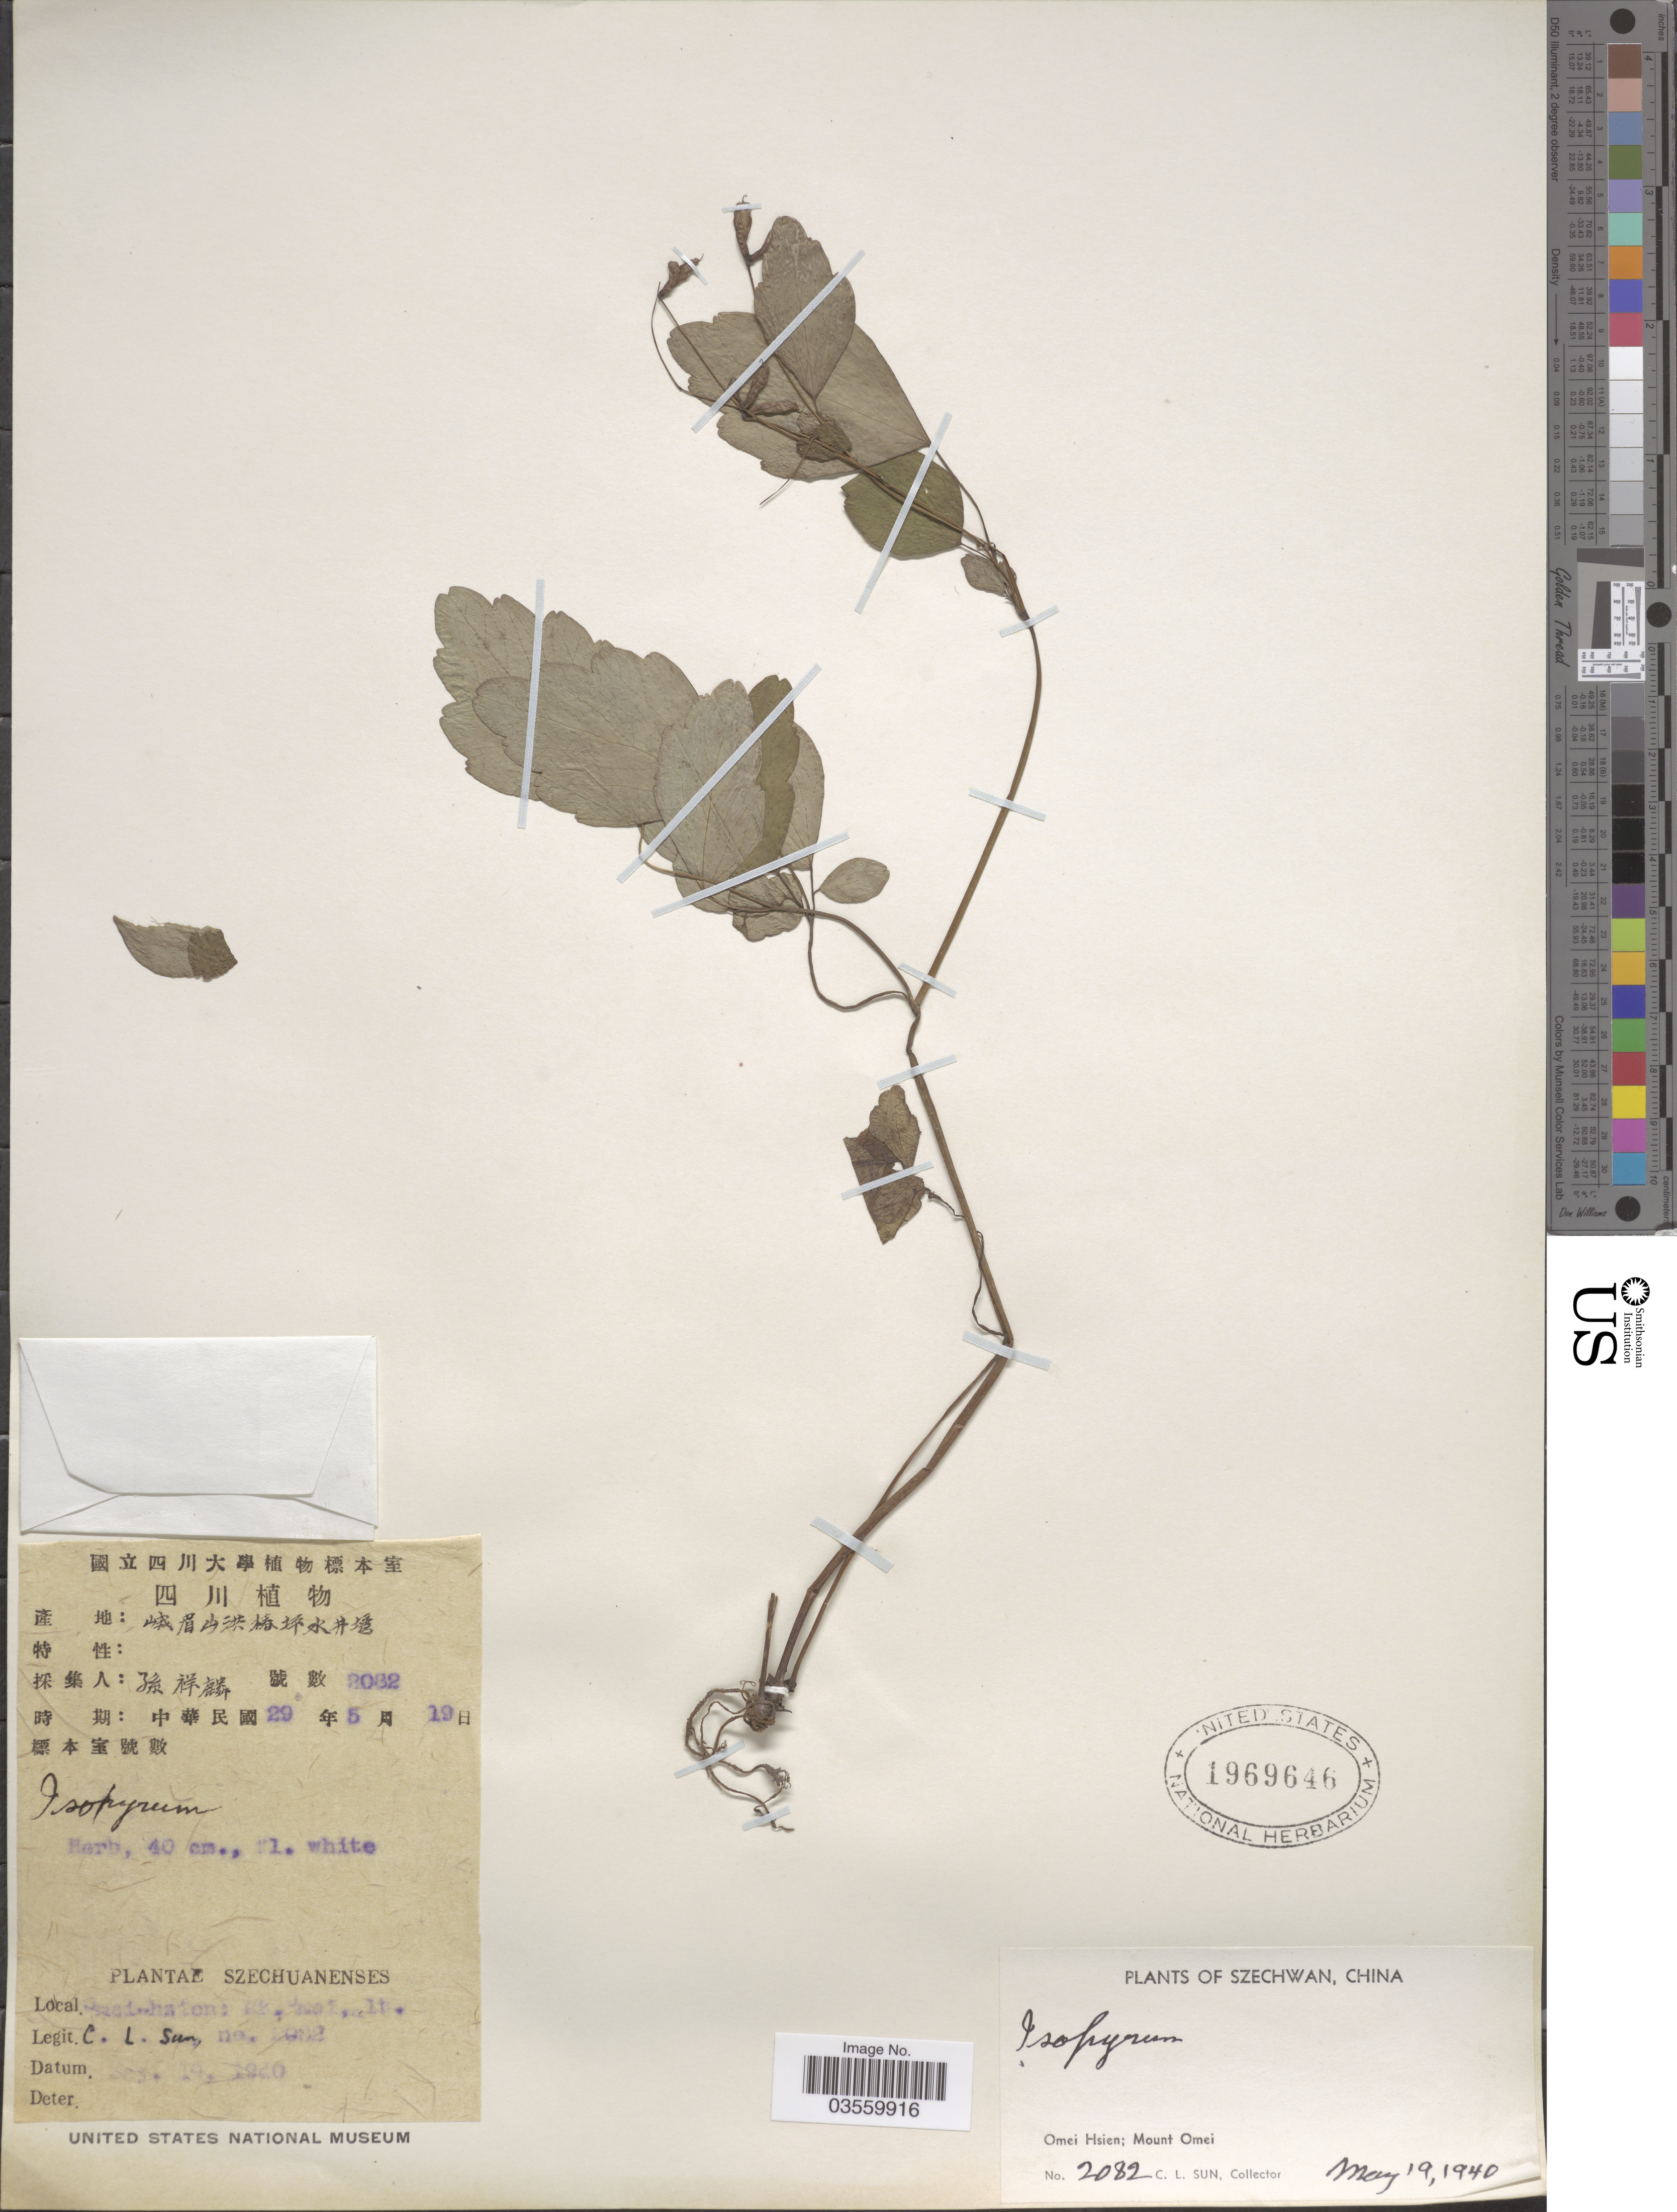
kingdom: Plantae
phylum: Tracheophyta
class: Magnoliopsida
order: Ranunculales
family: Ranunculaceae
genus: Isopyrum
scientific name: Isopyrum sp.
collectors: C. Sun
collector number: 2082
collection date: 1940-05-19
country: China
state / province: Sichuan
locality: Szechwan. Omei Hsien; Mount Omei.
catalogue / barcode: US 1969646